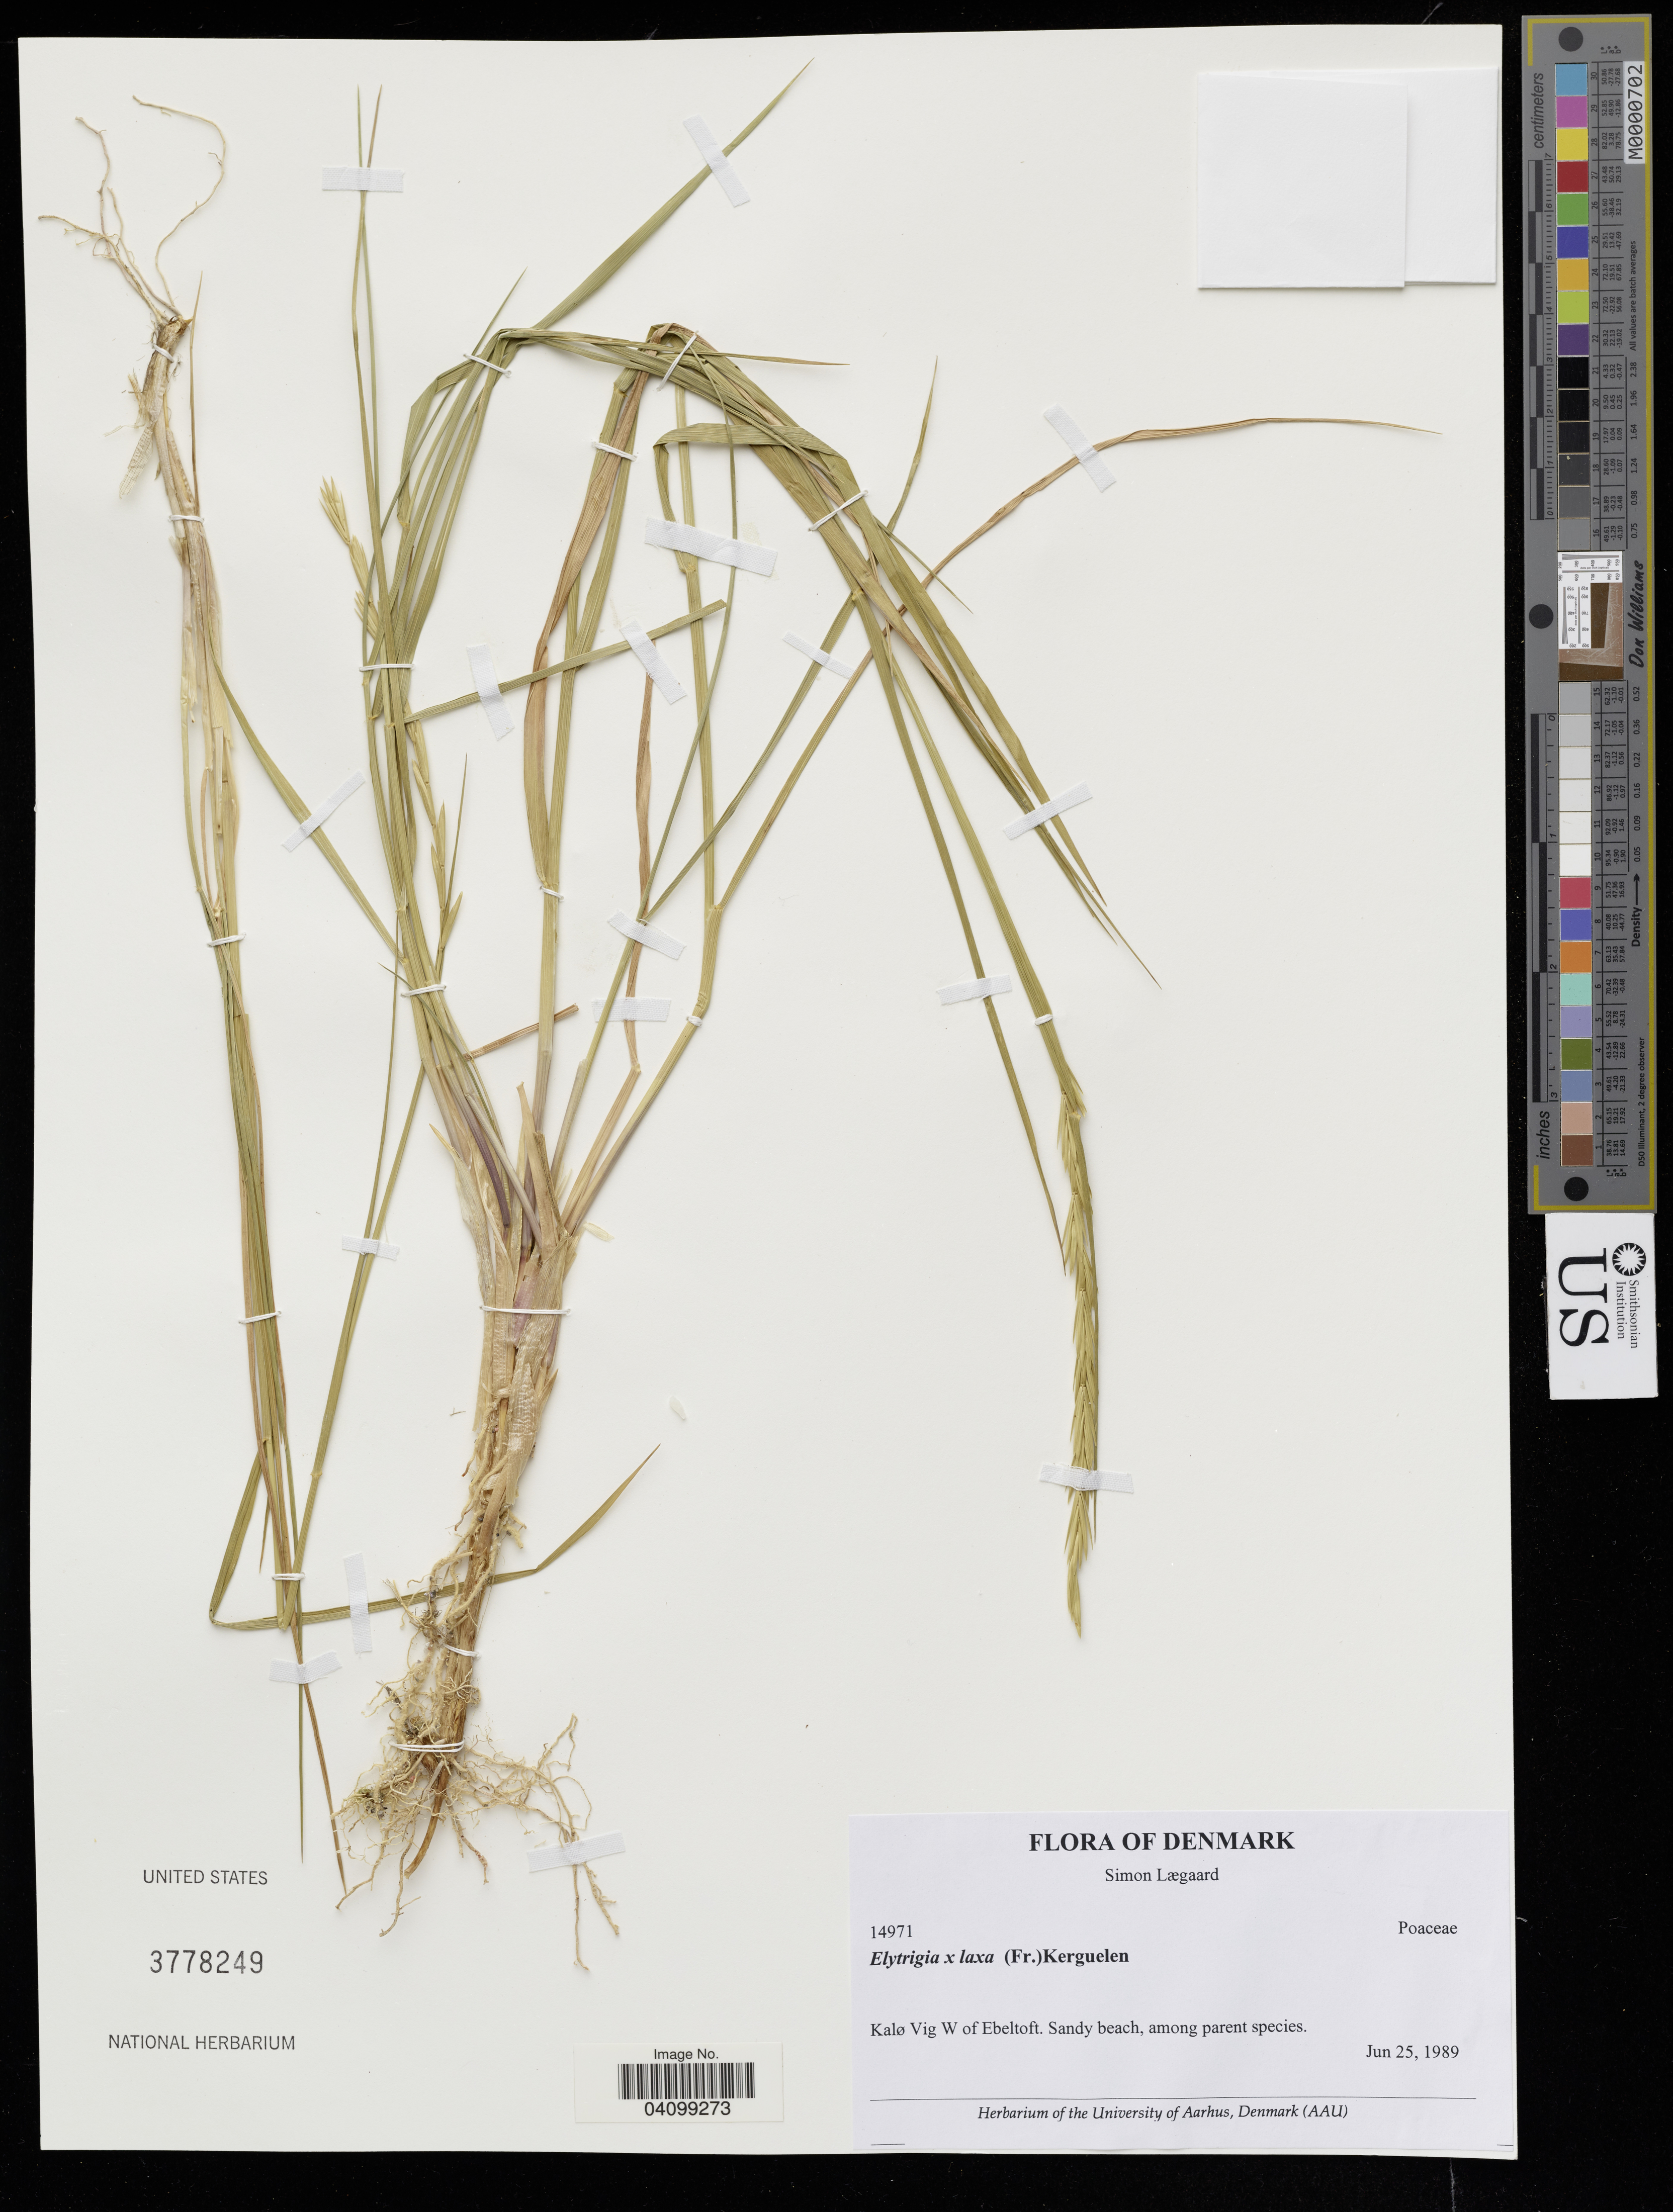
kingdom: Plantae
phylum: Tracheophyta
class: Liliopsida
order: Poales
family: Poaceae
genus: Elytrigia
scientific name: Elytrigia laxa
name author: (Fr.) Kerguélen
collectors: S. Lægaard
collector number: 14971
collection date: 1989-06-25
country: Denmark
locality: Kalø Vig W of Ebeltoft.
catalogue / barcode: US 3778249